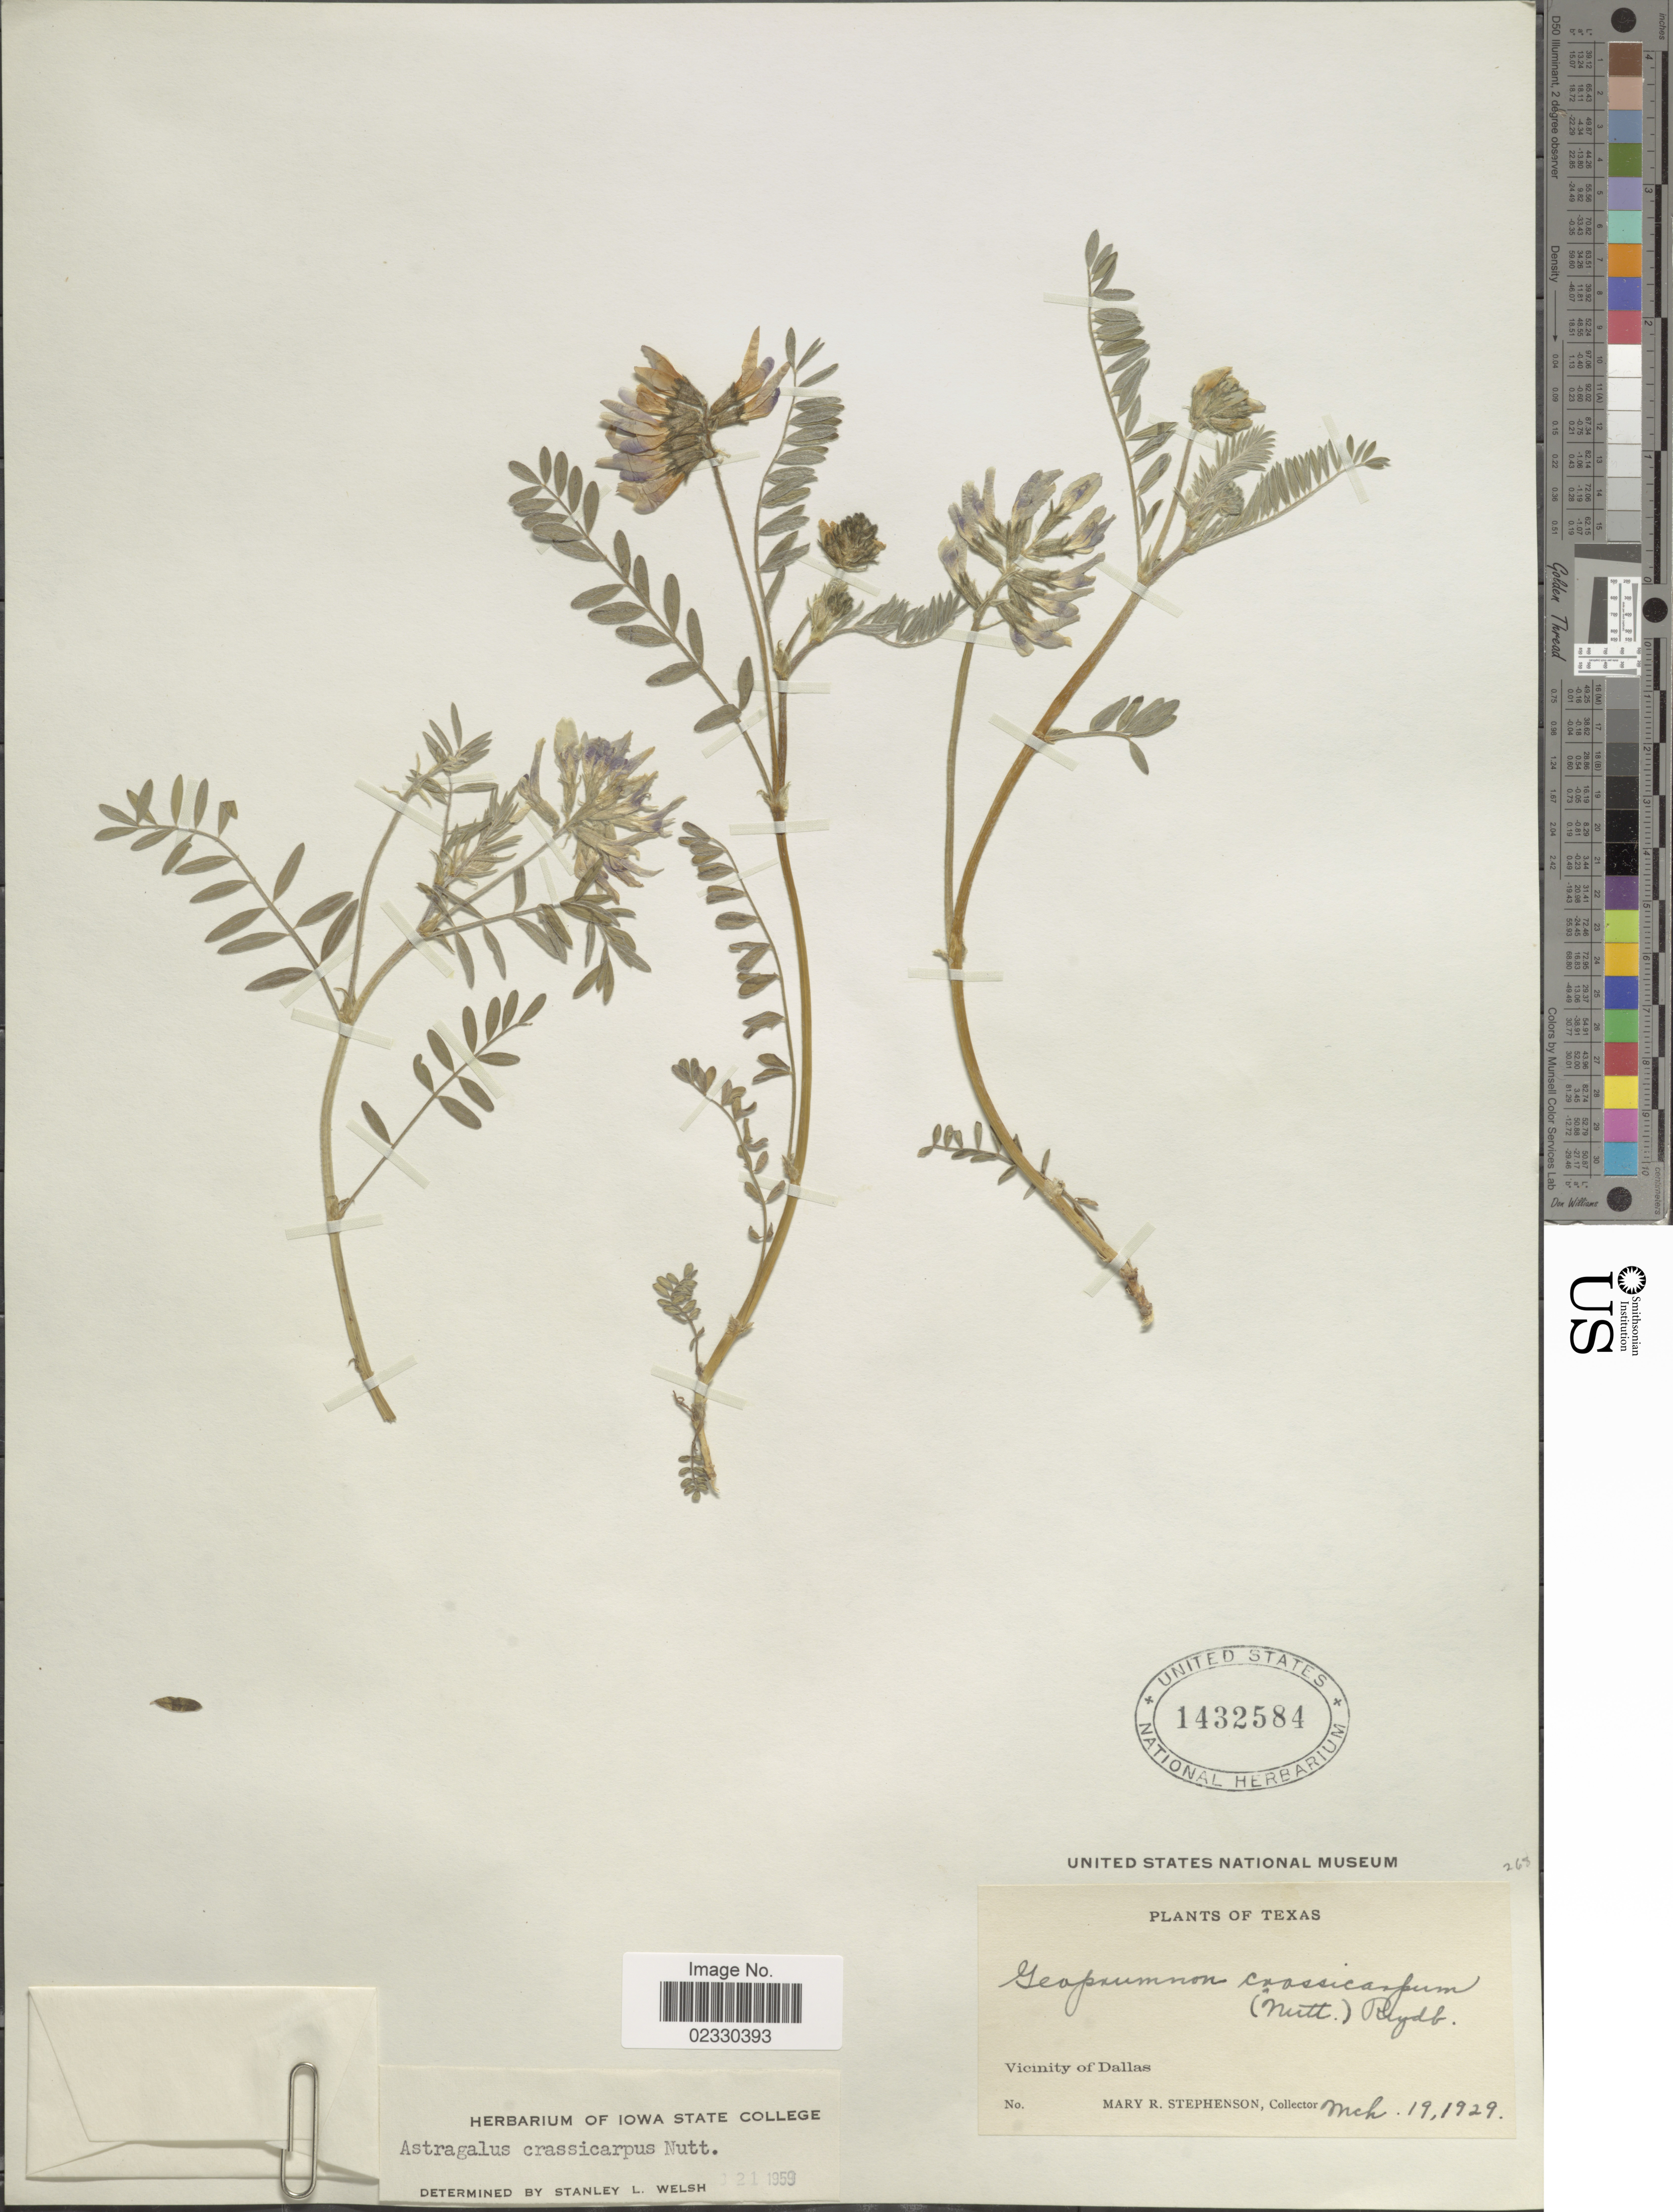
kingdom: Plantae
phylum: Tracheophyta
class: Magnoliopsida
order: Fabales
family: Fabaceae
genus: Astragalus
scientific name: Astragalus crassicarpus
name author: Nutt.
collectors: M. Stephenson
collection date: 1929-03-19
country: United States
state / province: Texas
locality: Vicinity of Dallas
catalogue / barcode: US 1432584